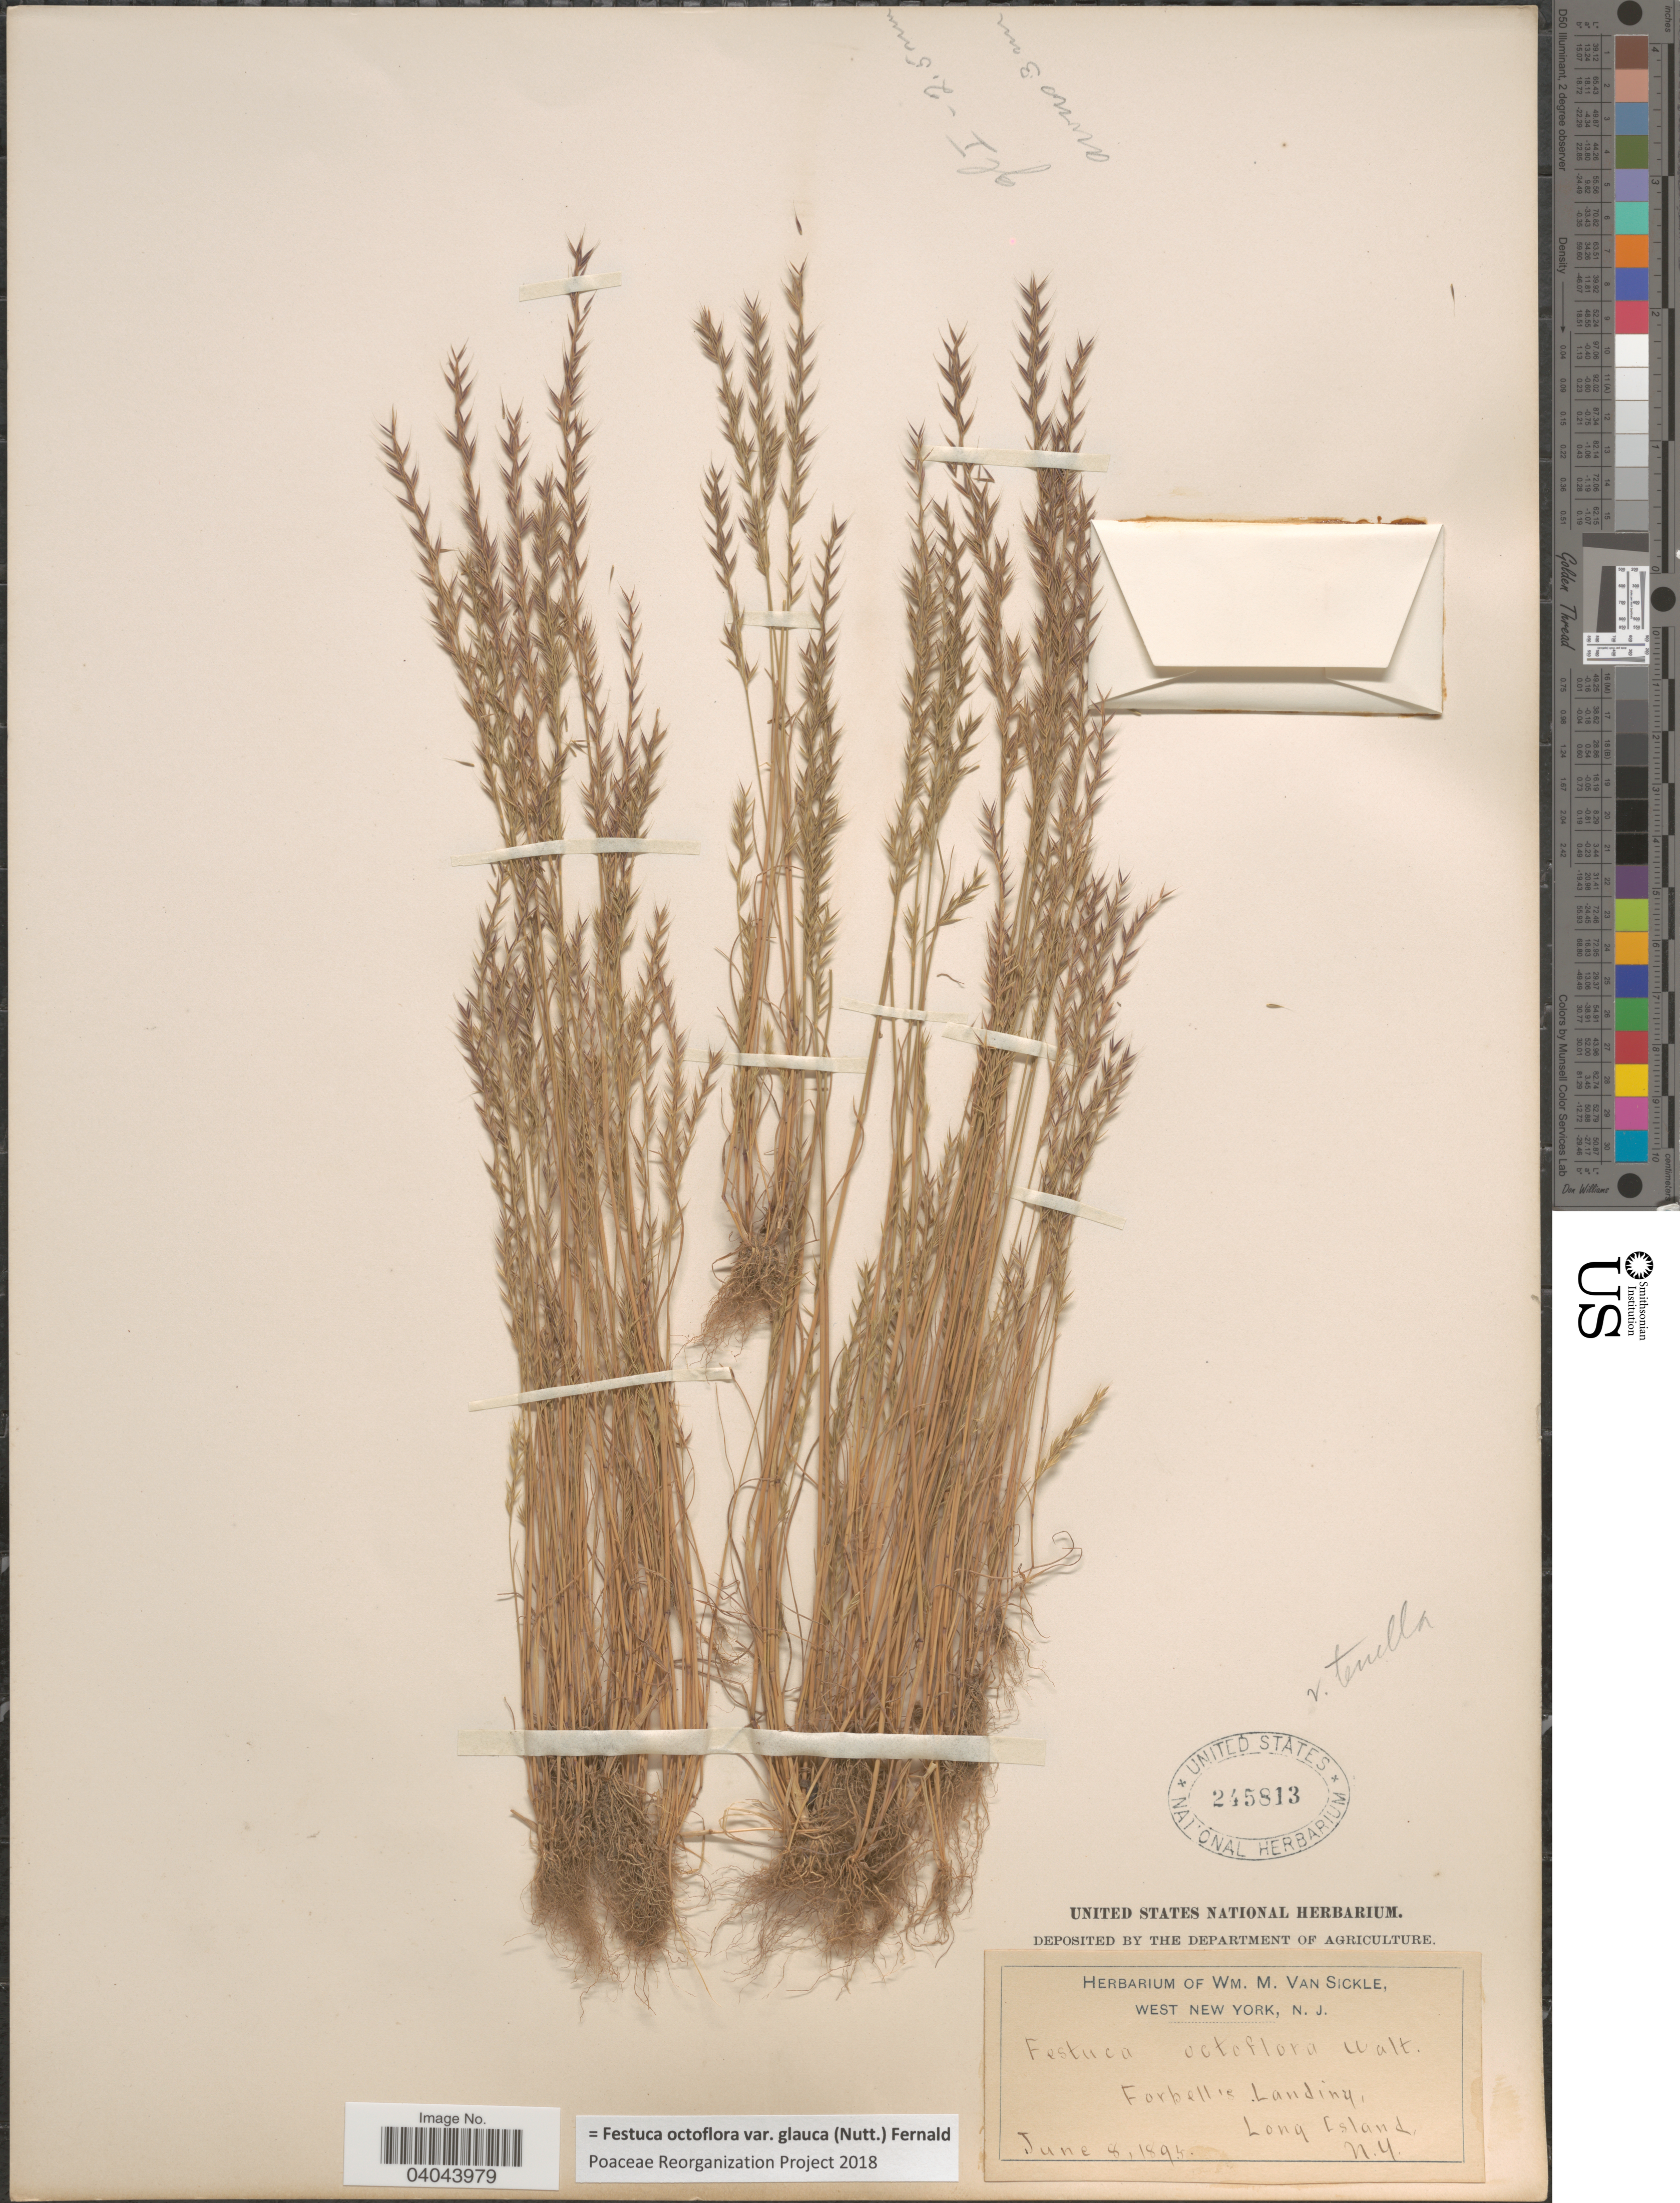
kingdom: Plantae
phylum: Tracheophyta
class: Liliopsida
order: Poales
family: Poaceae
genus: Festuca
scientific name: Festuca octoflora var. glauca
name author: (Nutt.) Fernald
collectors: ex herb. Wm. M. Van Sickle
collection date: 1895-06-08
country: United States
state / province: New York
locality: Forbell's Landing, Long Island.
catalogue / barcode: US 245813